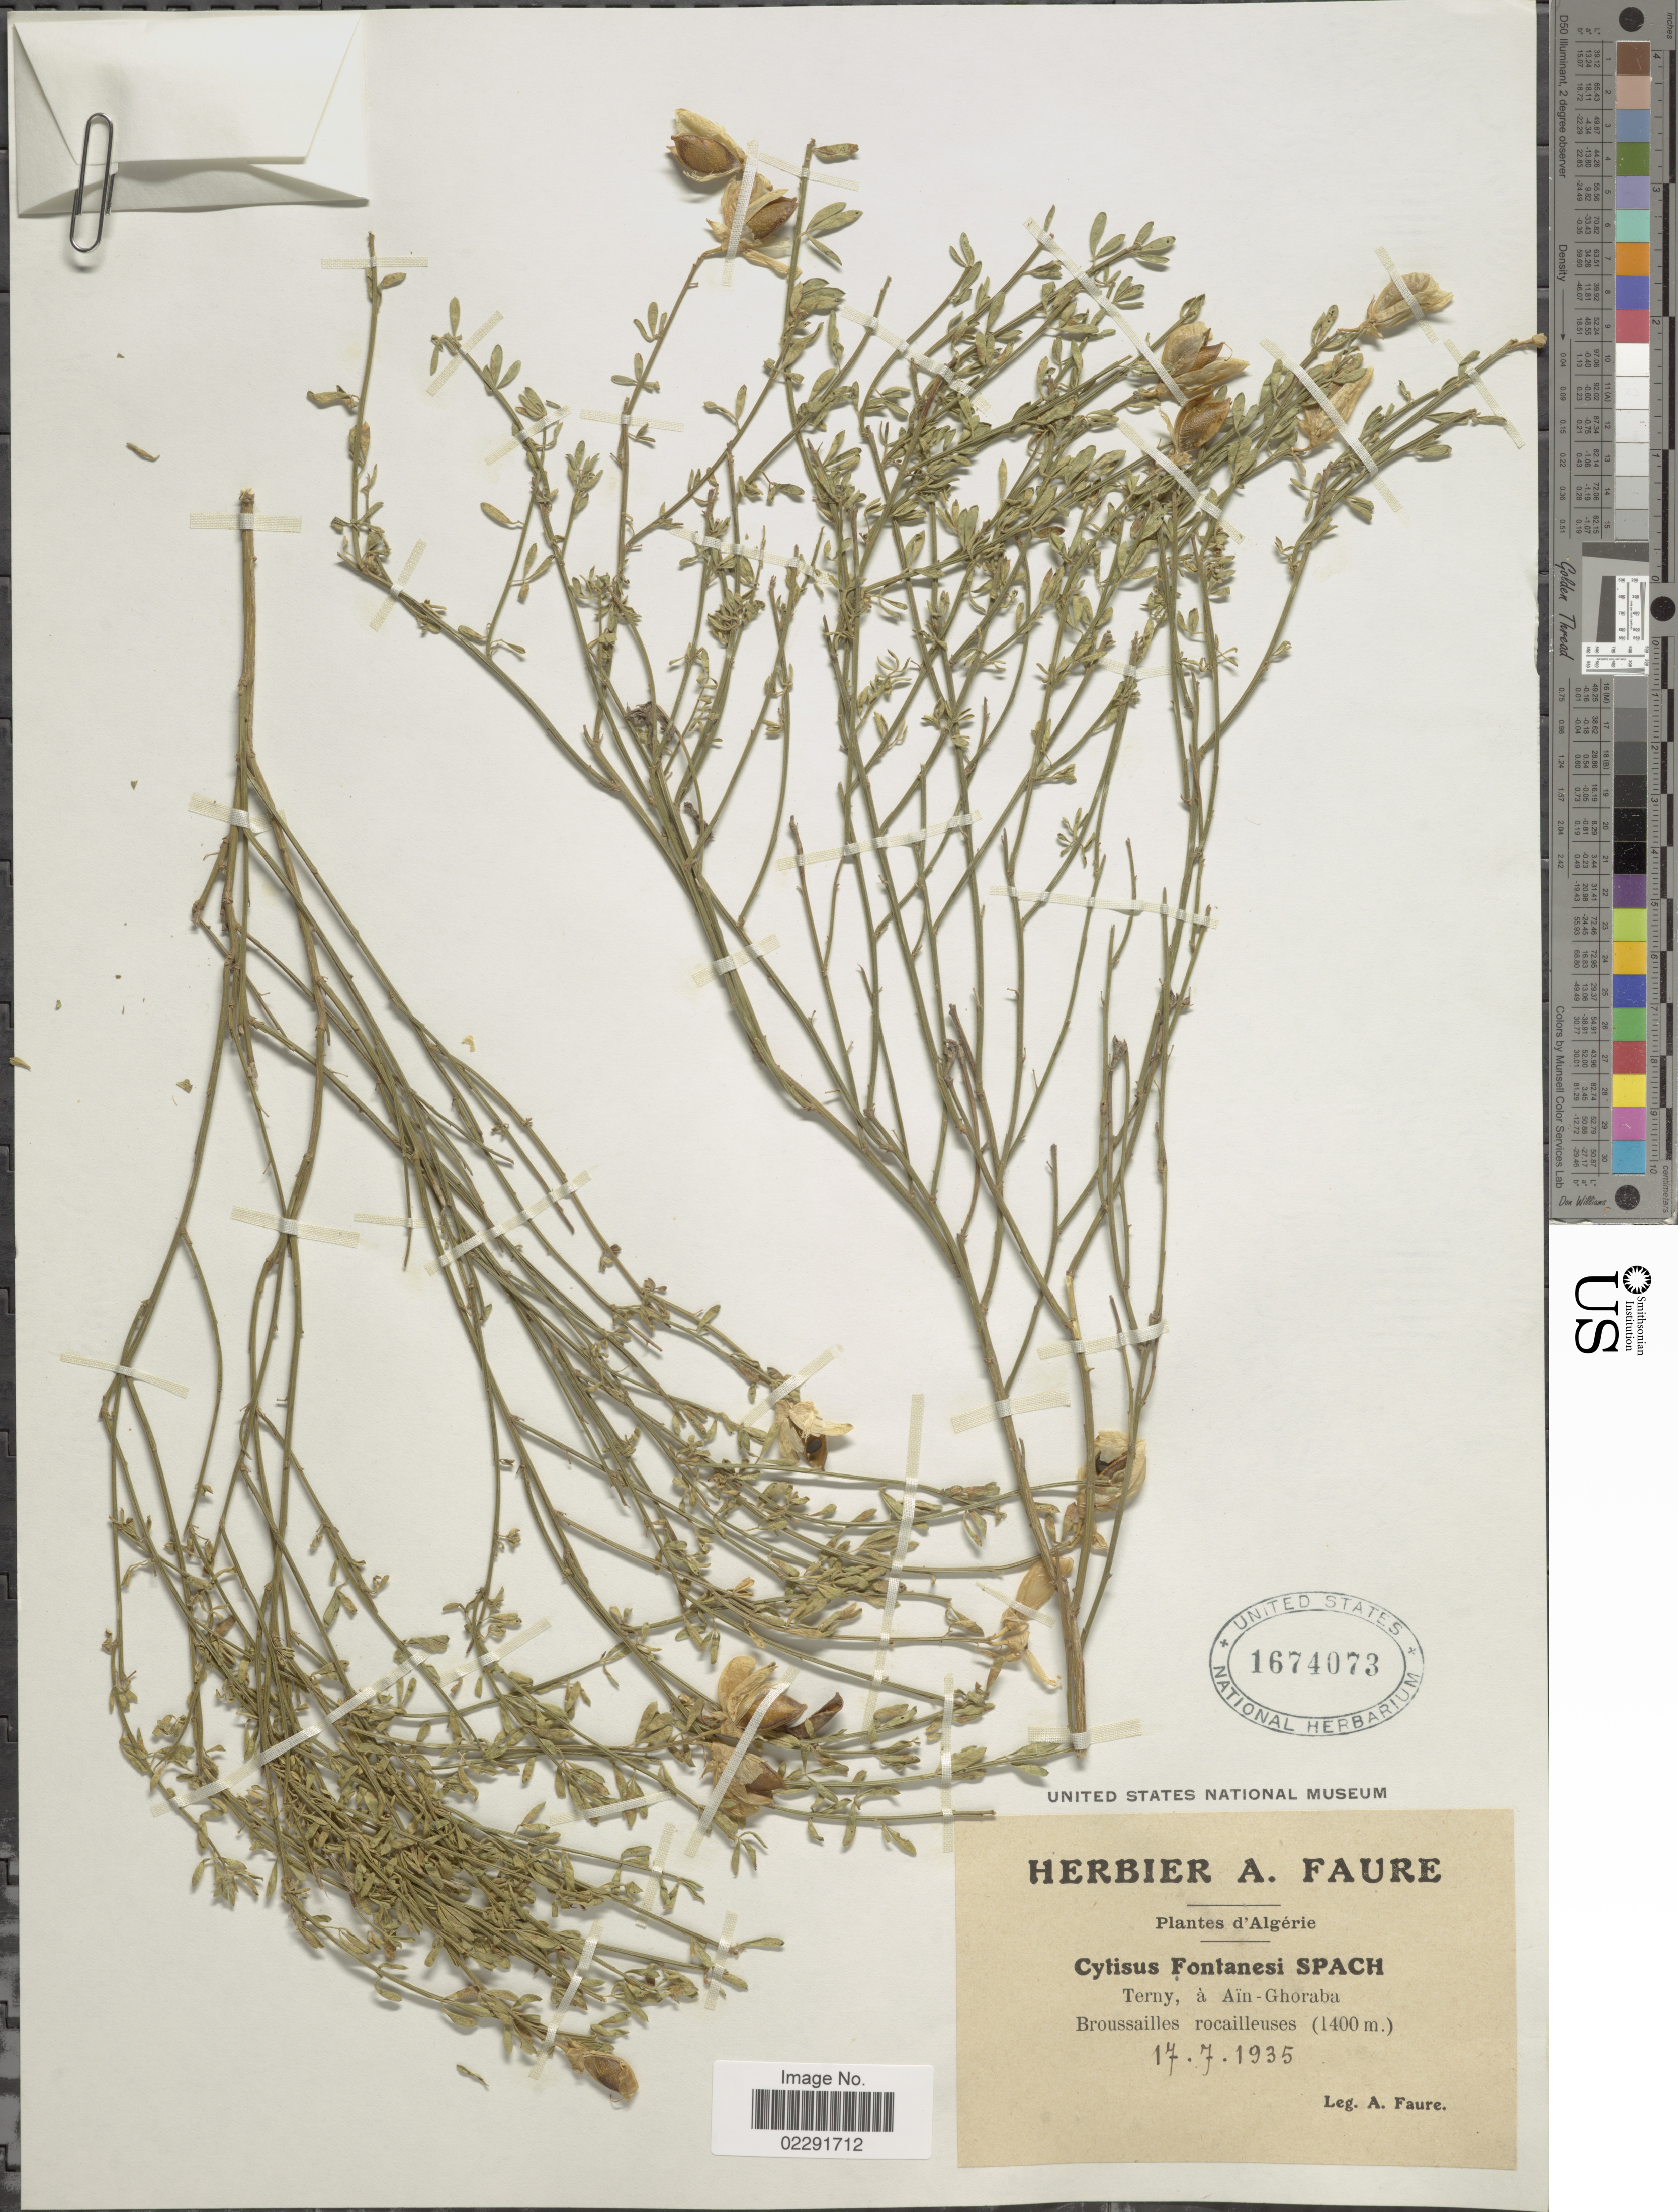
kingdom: Plantae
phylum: Tracheophyta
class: Magnoliopsida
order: Fabales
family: Fabaceae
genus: Cytisus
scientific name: Cytisus fontanesii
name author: Ball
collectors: A. Faure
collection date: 1935-07-17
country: Algeria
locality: D'Algerie, Terny, a Ain-Ghoraba, Broussailles rocailleuses.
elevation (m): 1400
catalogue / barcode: US 1674073